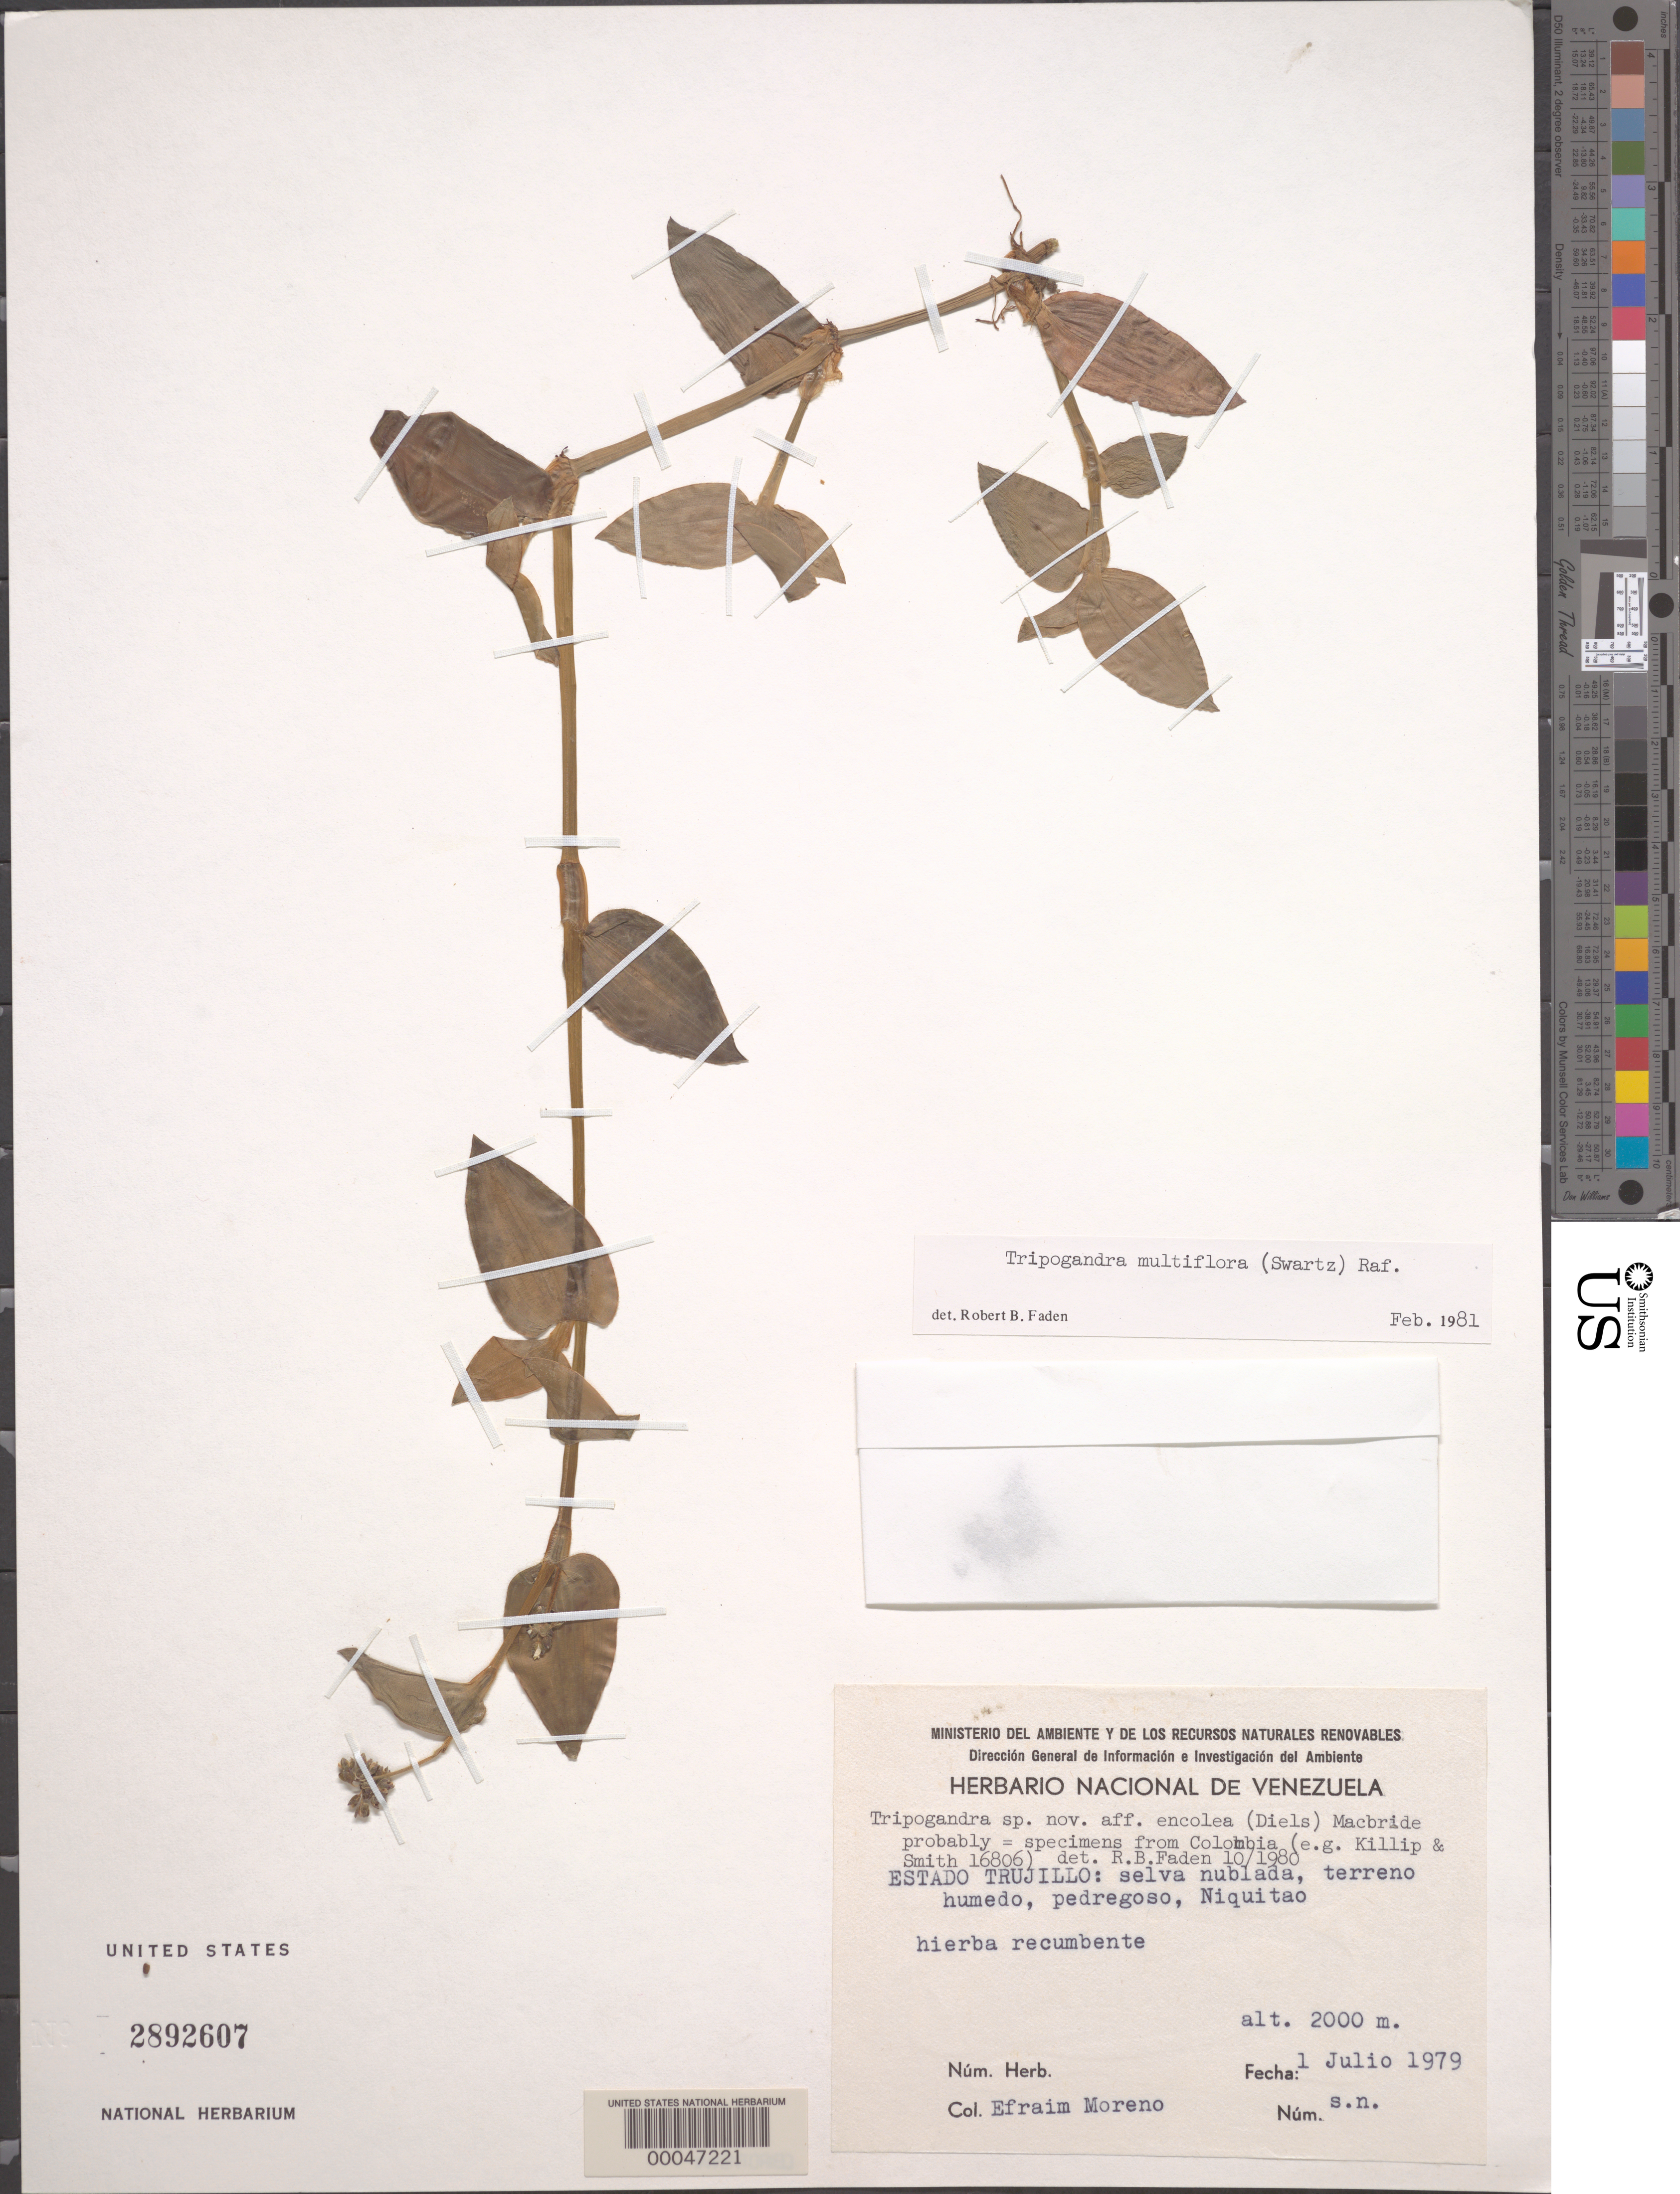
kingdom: Plantae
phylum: Tracheophyta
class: Liliopsida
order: Commelinales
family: Commelinaceae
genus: Tripogandra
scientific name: Tripogandra multiflora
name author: (Sw.) Raf.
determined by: Faden, Robert B., (US), Smithsonian Institution - National Museum of Natural History (UNITED STATES)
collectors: E. Moreno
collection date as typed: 01 Jul 1979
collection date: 1979-07-01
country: Venezuela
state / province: Trujillo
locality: Niquitao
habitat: Moist, rocky thicket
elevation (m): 2000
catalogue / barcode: US 2892607